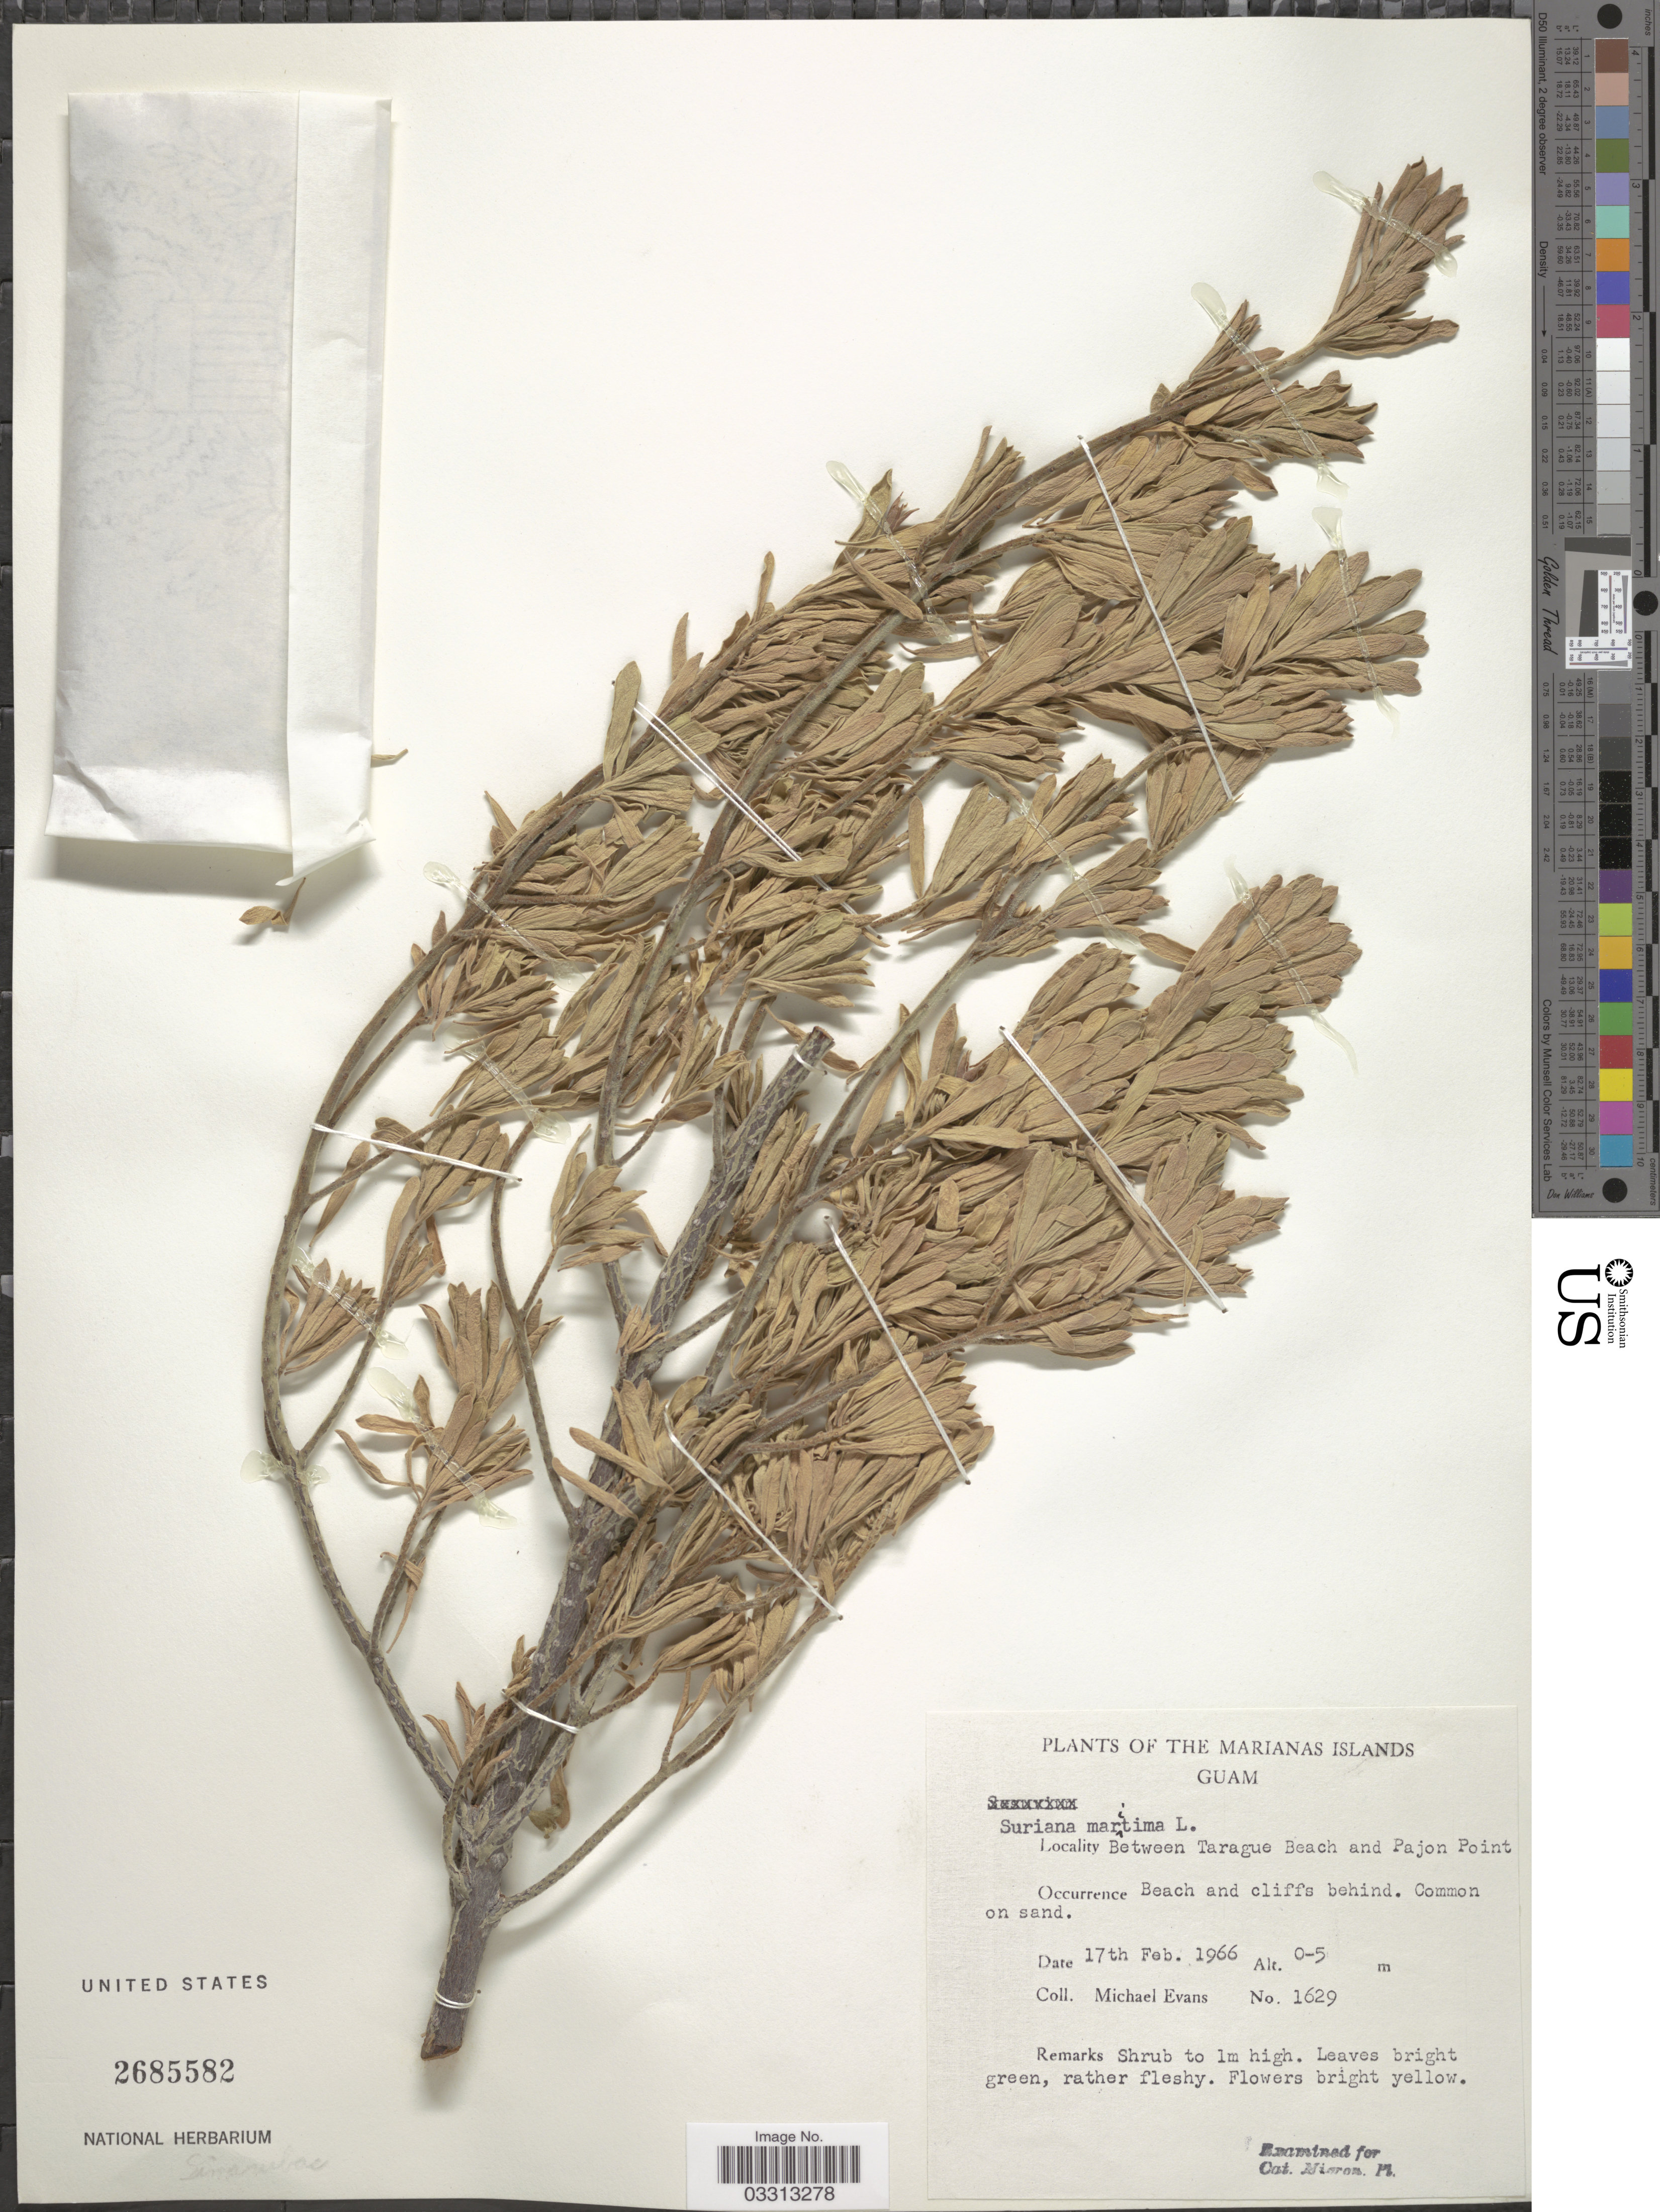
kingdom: Plantae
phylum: Tracheophyta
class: Magnoliopsida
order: Fabales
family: Surianaceae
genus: Suriana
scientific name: Suriana maritima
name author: L.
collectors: M. Evans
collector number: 1629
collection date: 1966-02-17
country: Guam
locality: The Marianas Islands. Between Tarague Beach and Pajon Point.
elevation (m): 0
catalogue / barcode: US 2685582